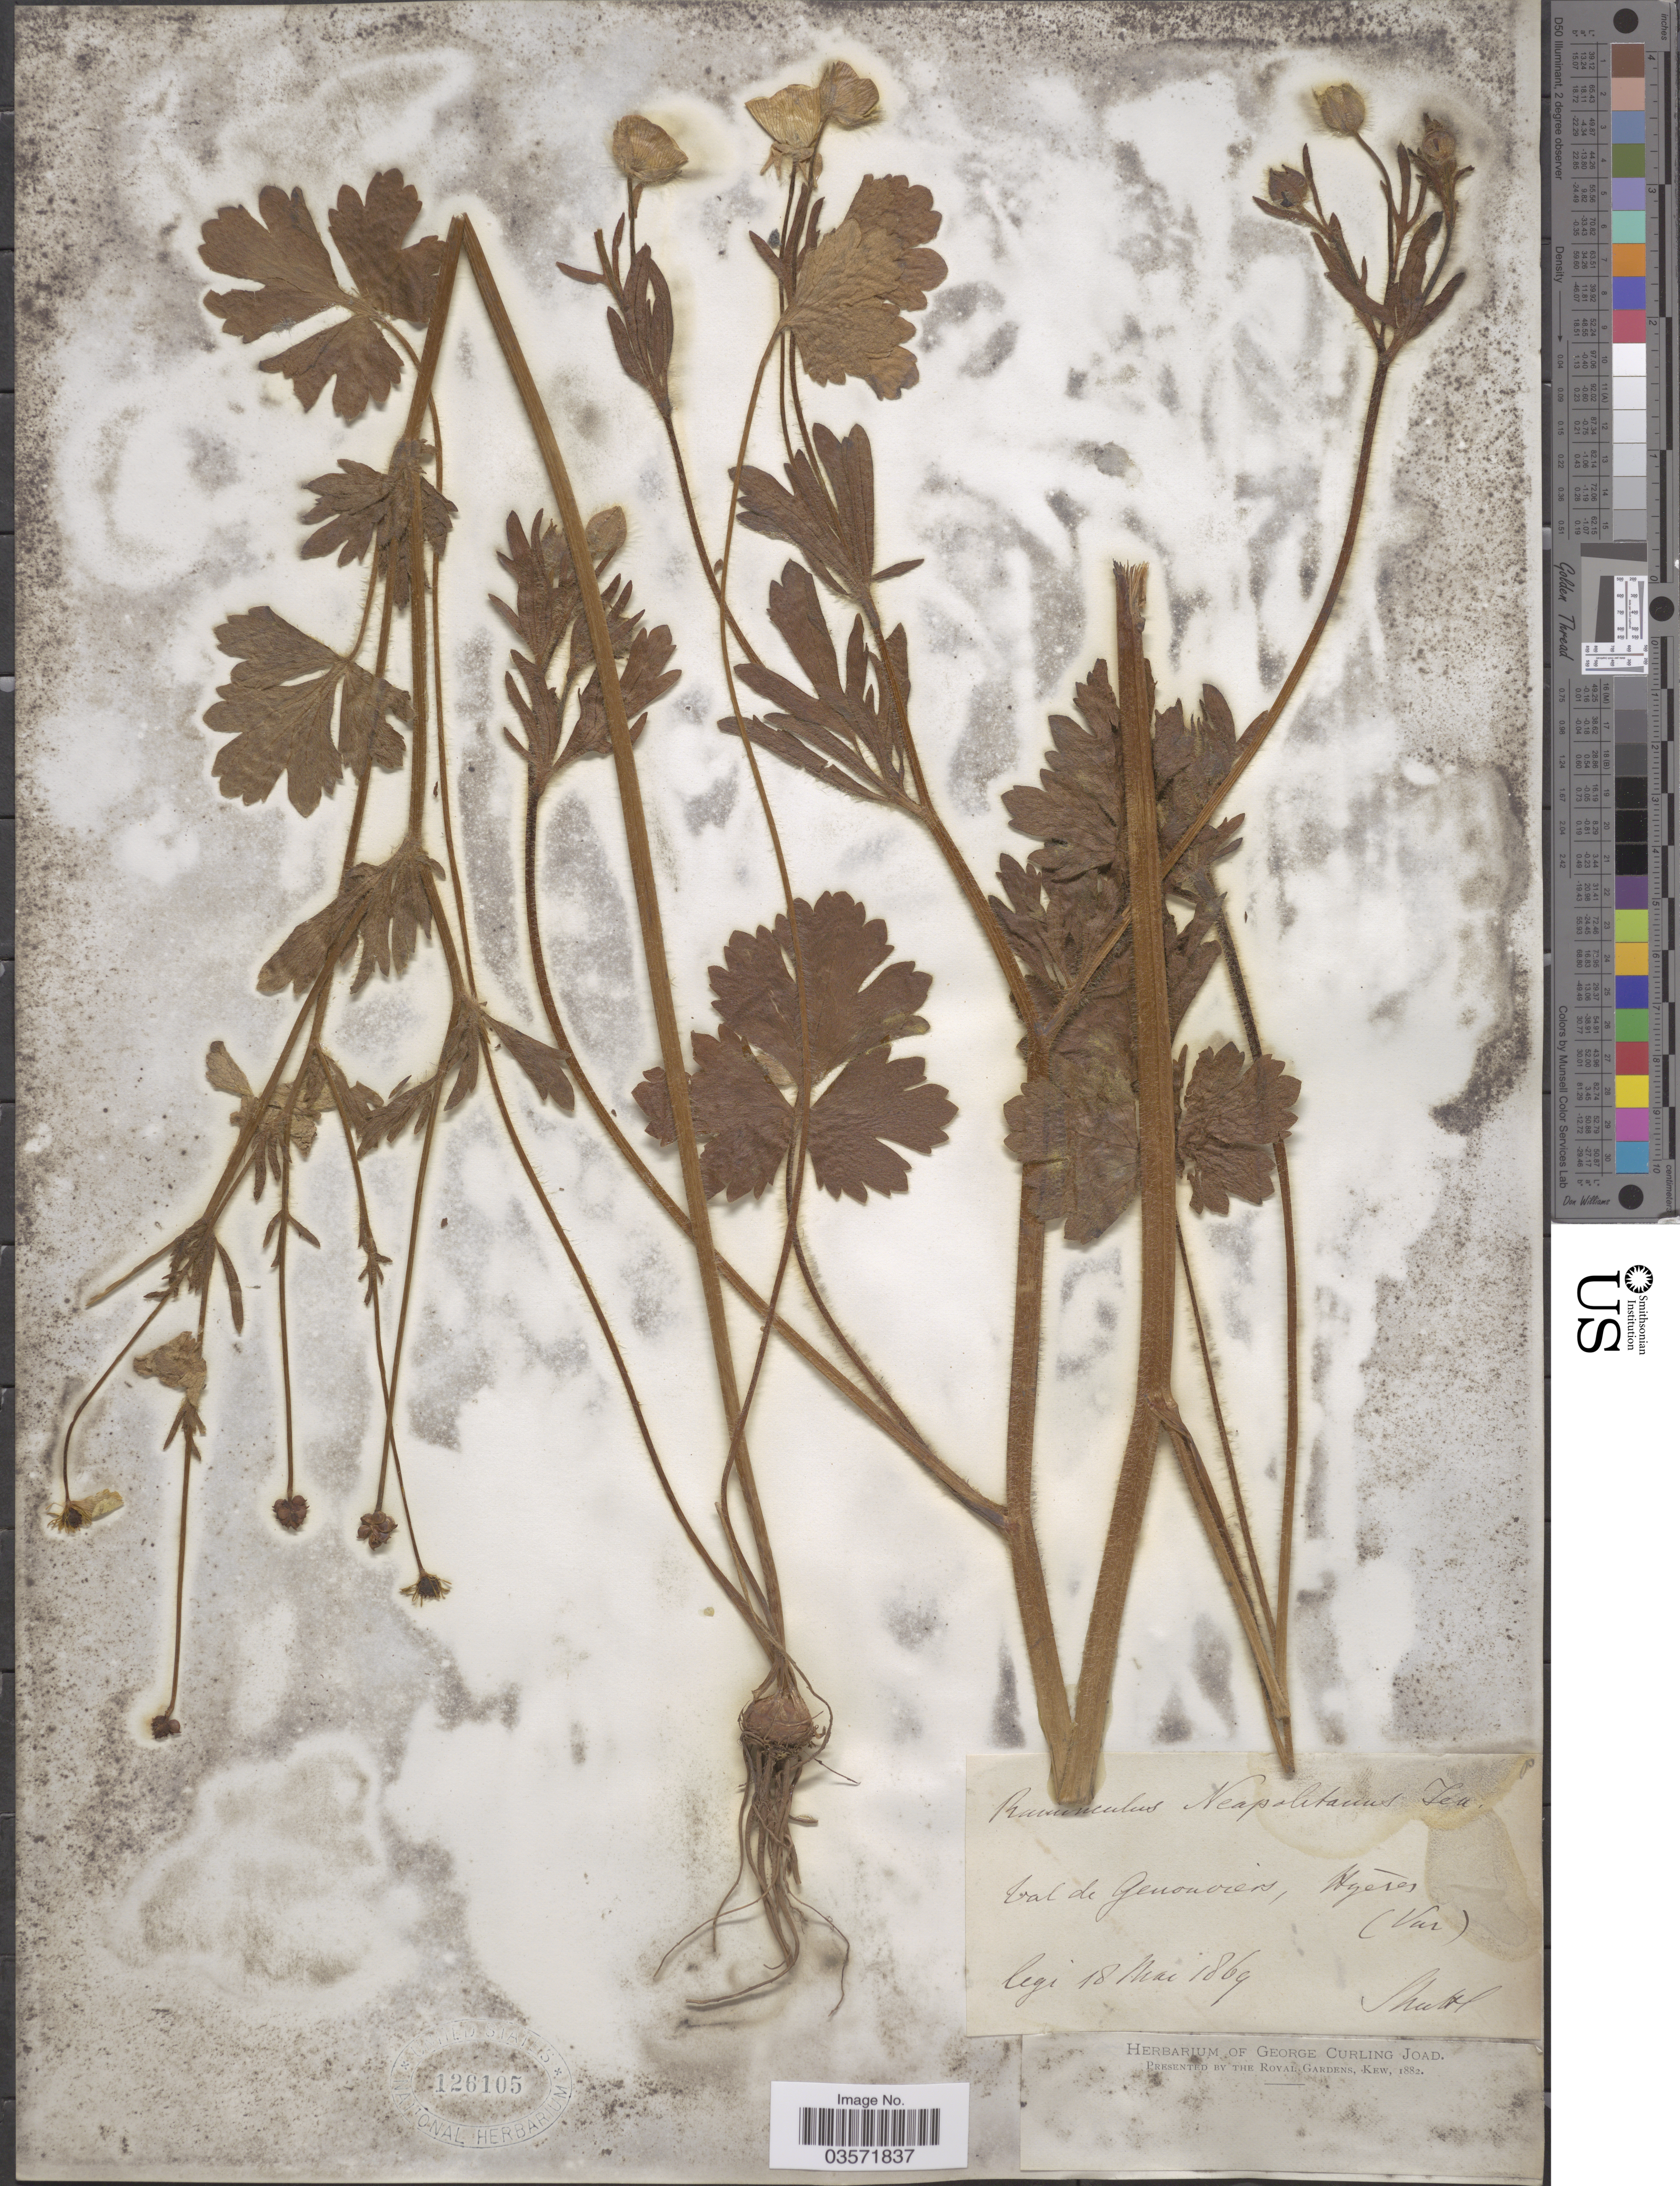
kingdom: Plantae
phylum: Tracheophyta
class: Magnoliopsida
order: Ranunculales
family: Ranunculaceae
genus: Ranunculus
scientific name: Ranunculus neapolitanus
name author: Ten.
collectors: Shuttl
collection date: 1869-05-18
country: France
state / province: Provence-Alpes-Côte d'Azur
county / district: Var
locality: Col de Genouviers, Hyères (Var).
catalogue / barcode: US 126105